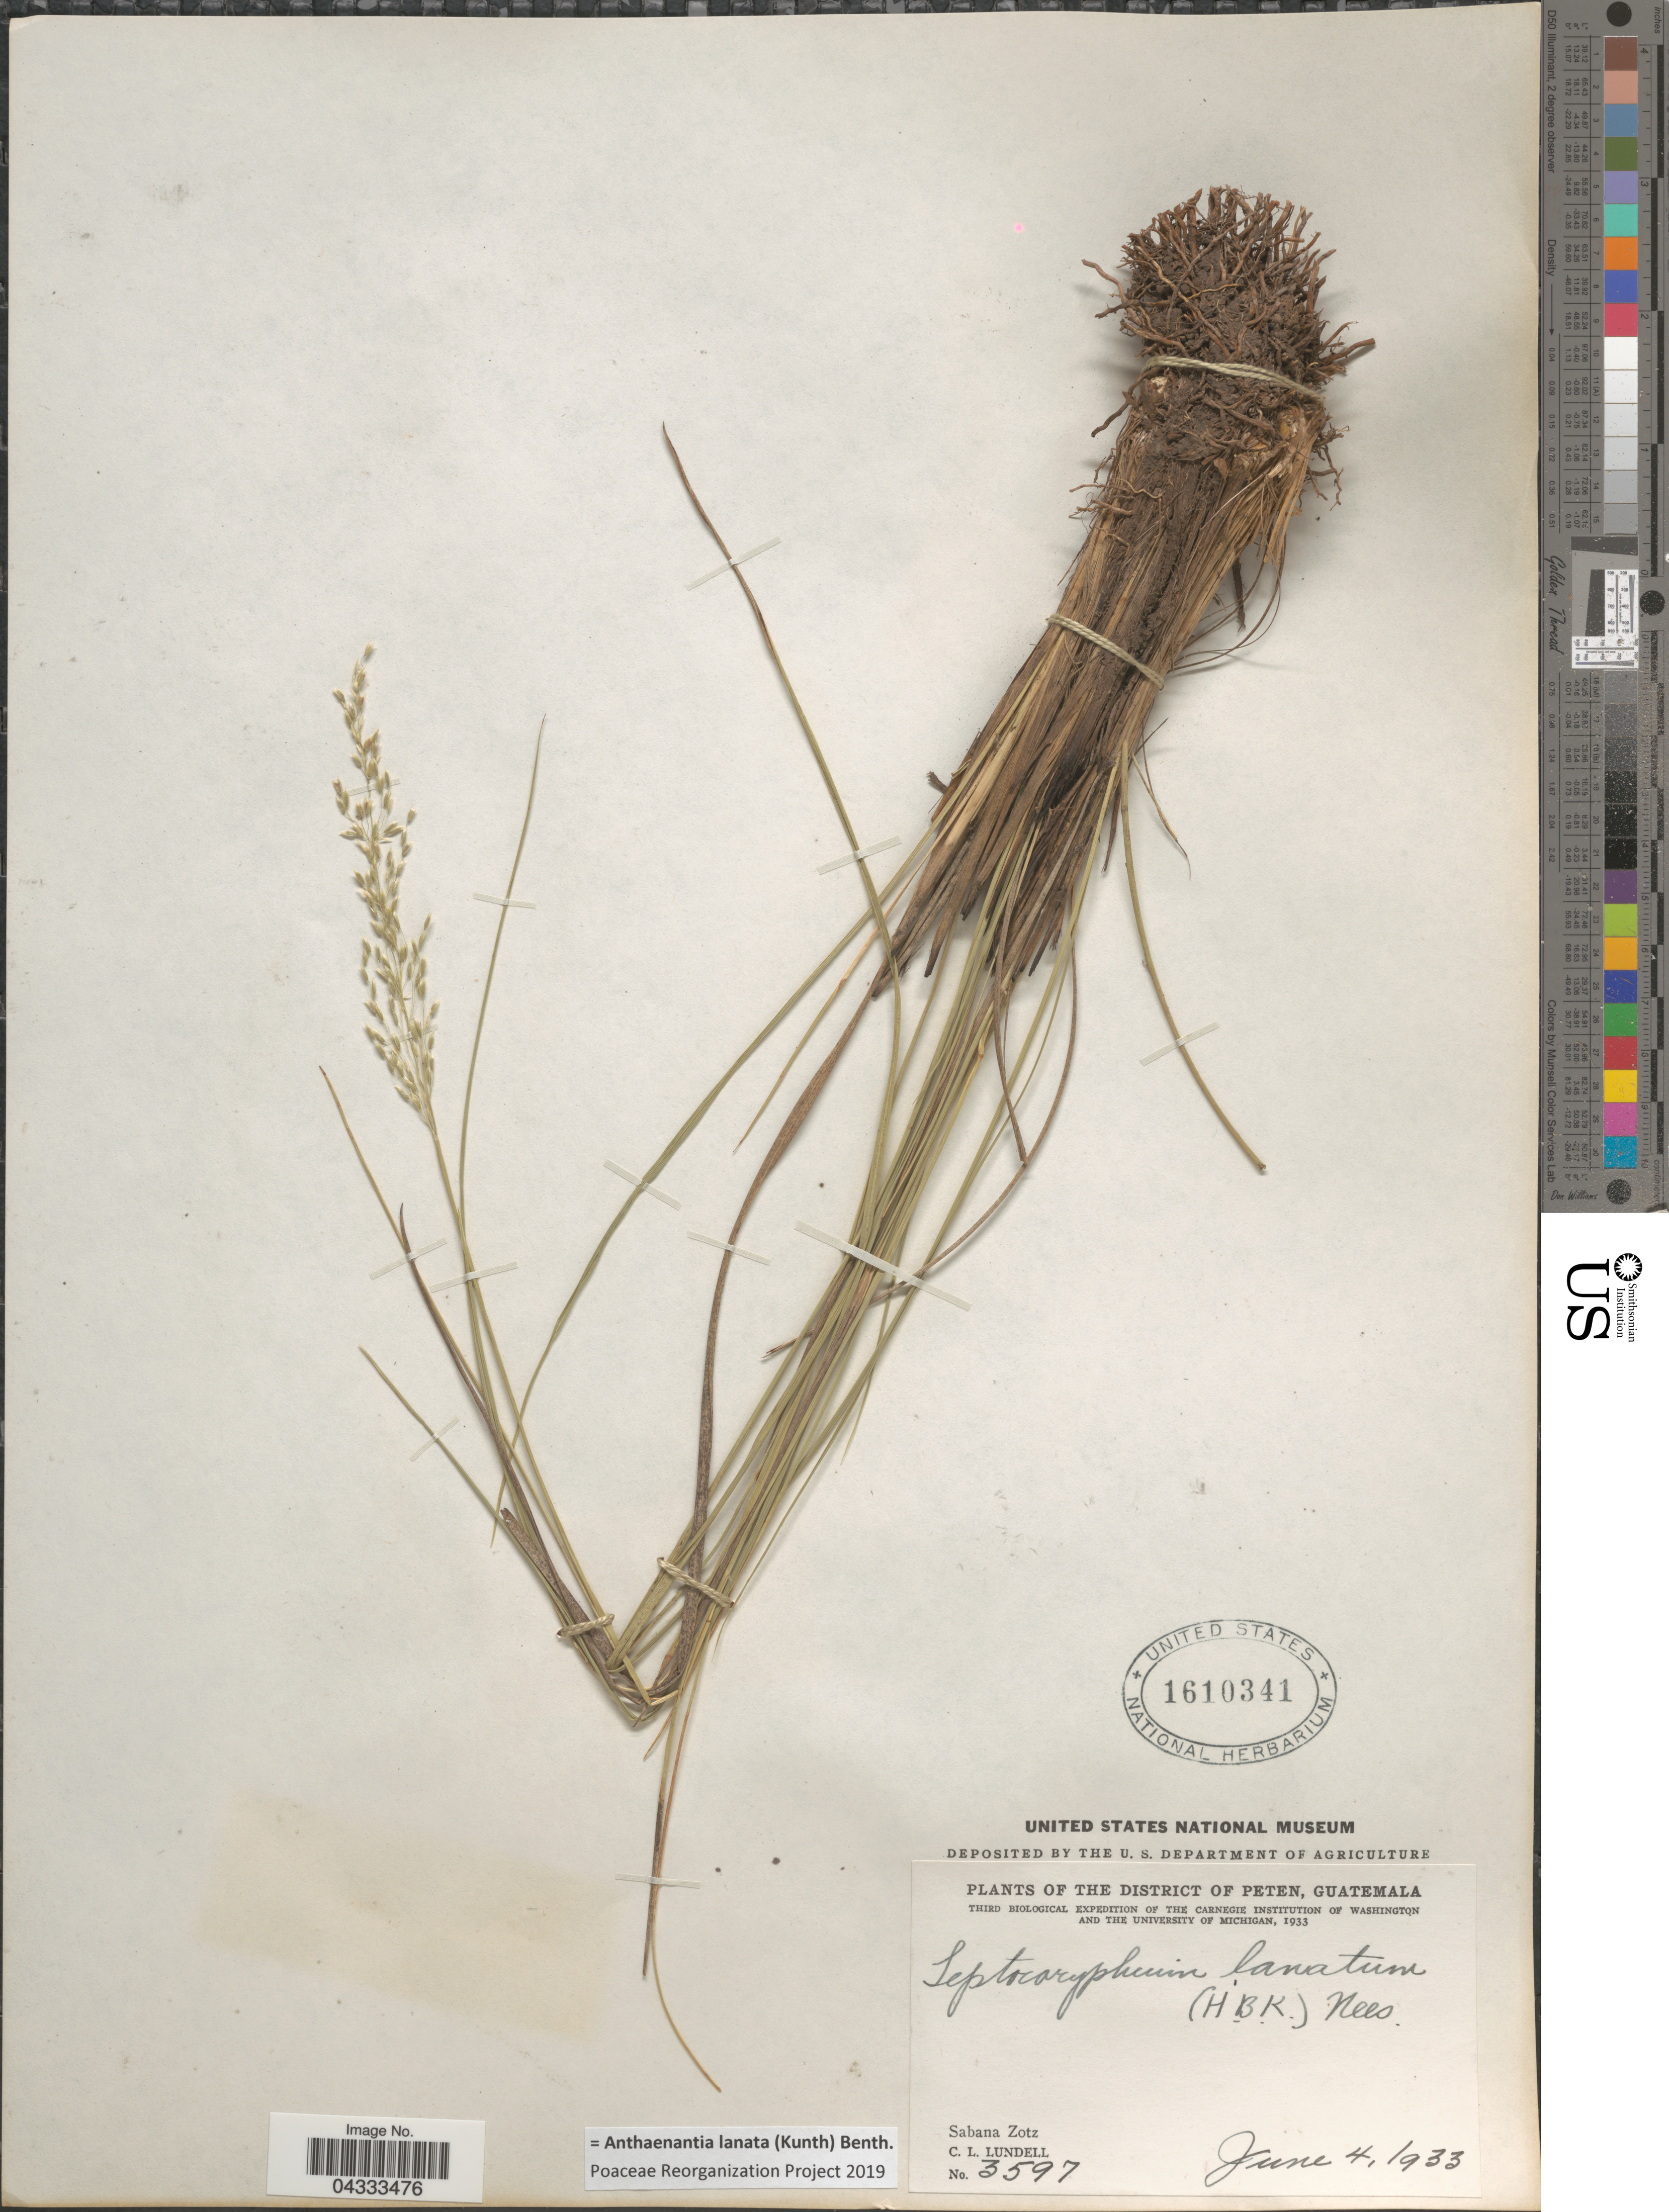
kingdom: Plantae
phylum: Tracheophyta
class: Liliopsida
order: Poales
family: Poaceae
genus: Anthaenantia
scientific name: Anthaenantia lanata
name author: (Kunth) Benth.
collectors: C. L. Lundell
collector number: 3597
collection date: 1933-06-04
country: Guatemala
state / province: El Peten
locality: The District of Peten. Third Biological Expedition. Sabana Zotz.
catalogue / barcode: US 1610341